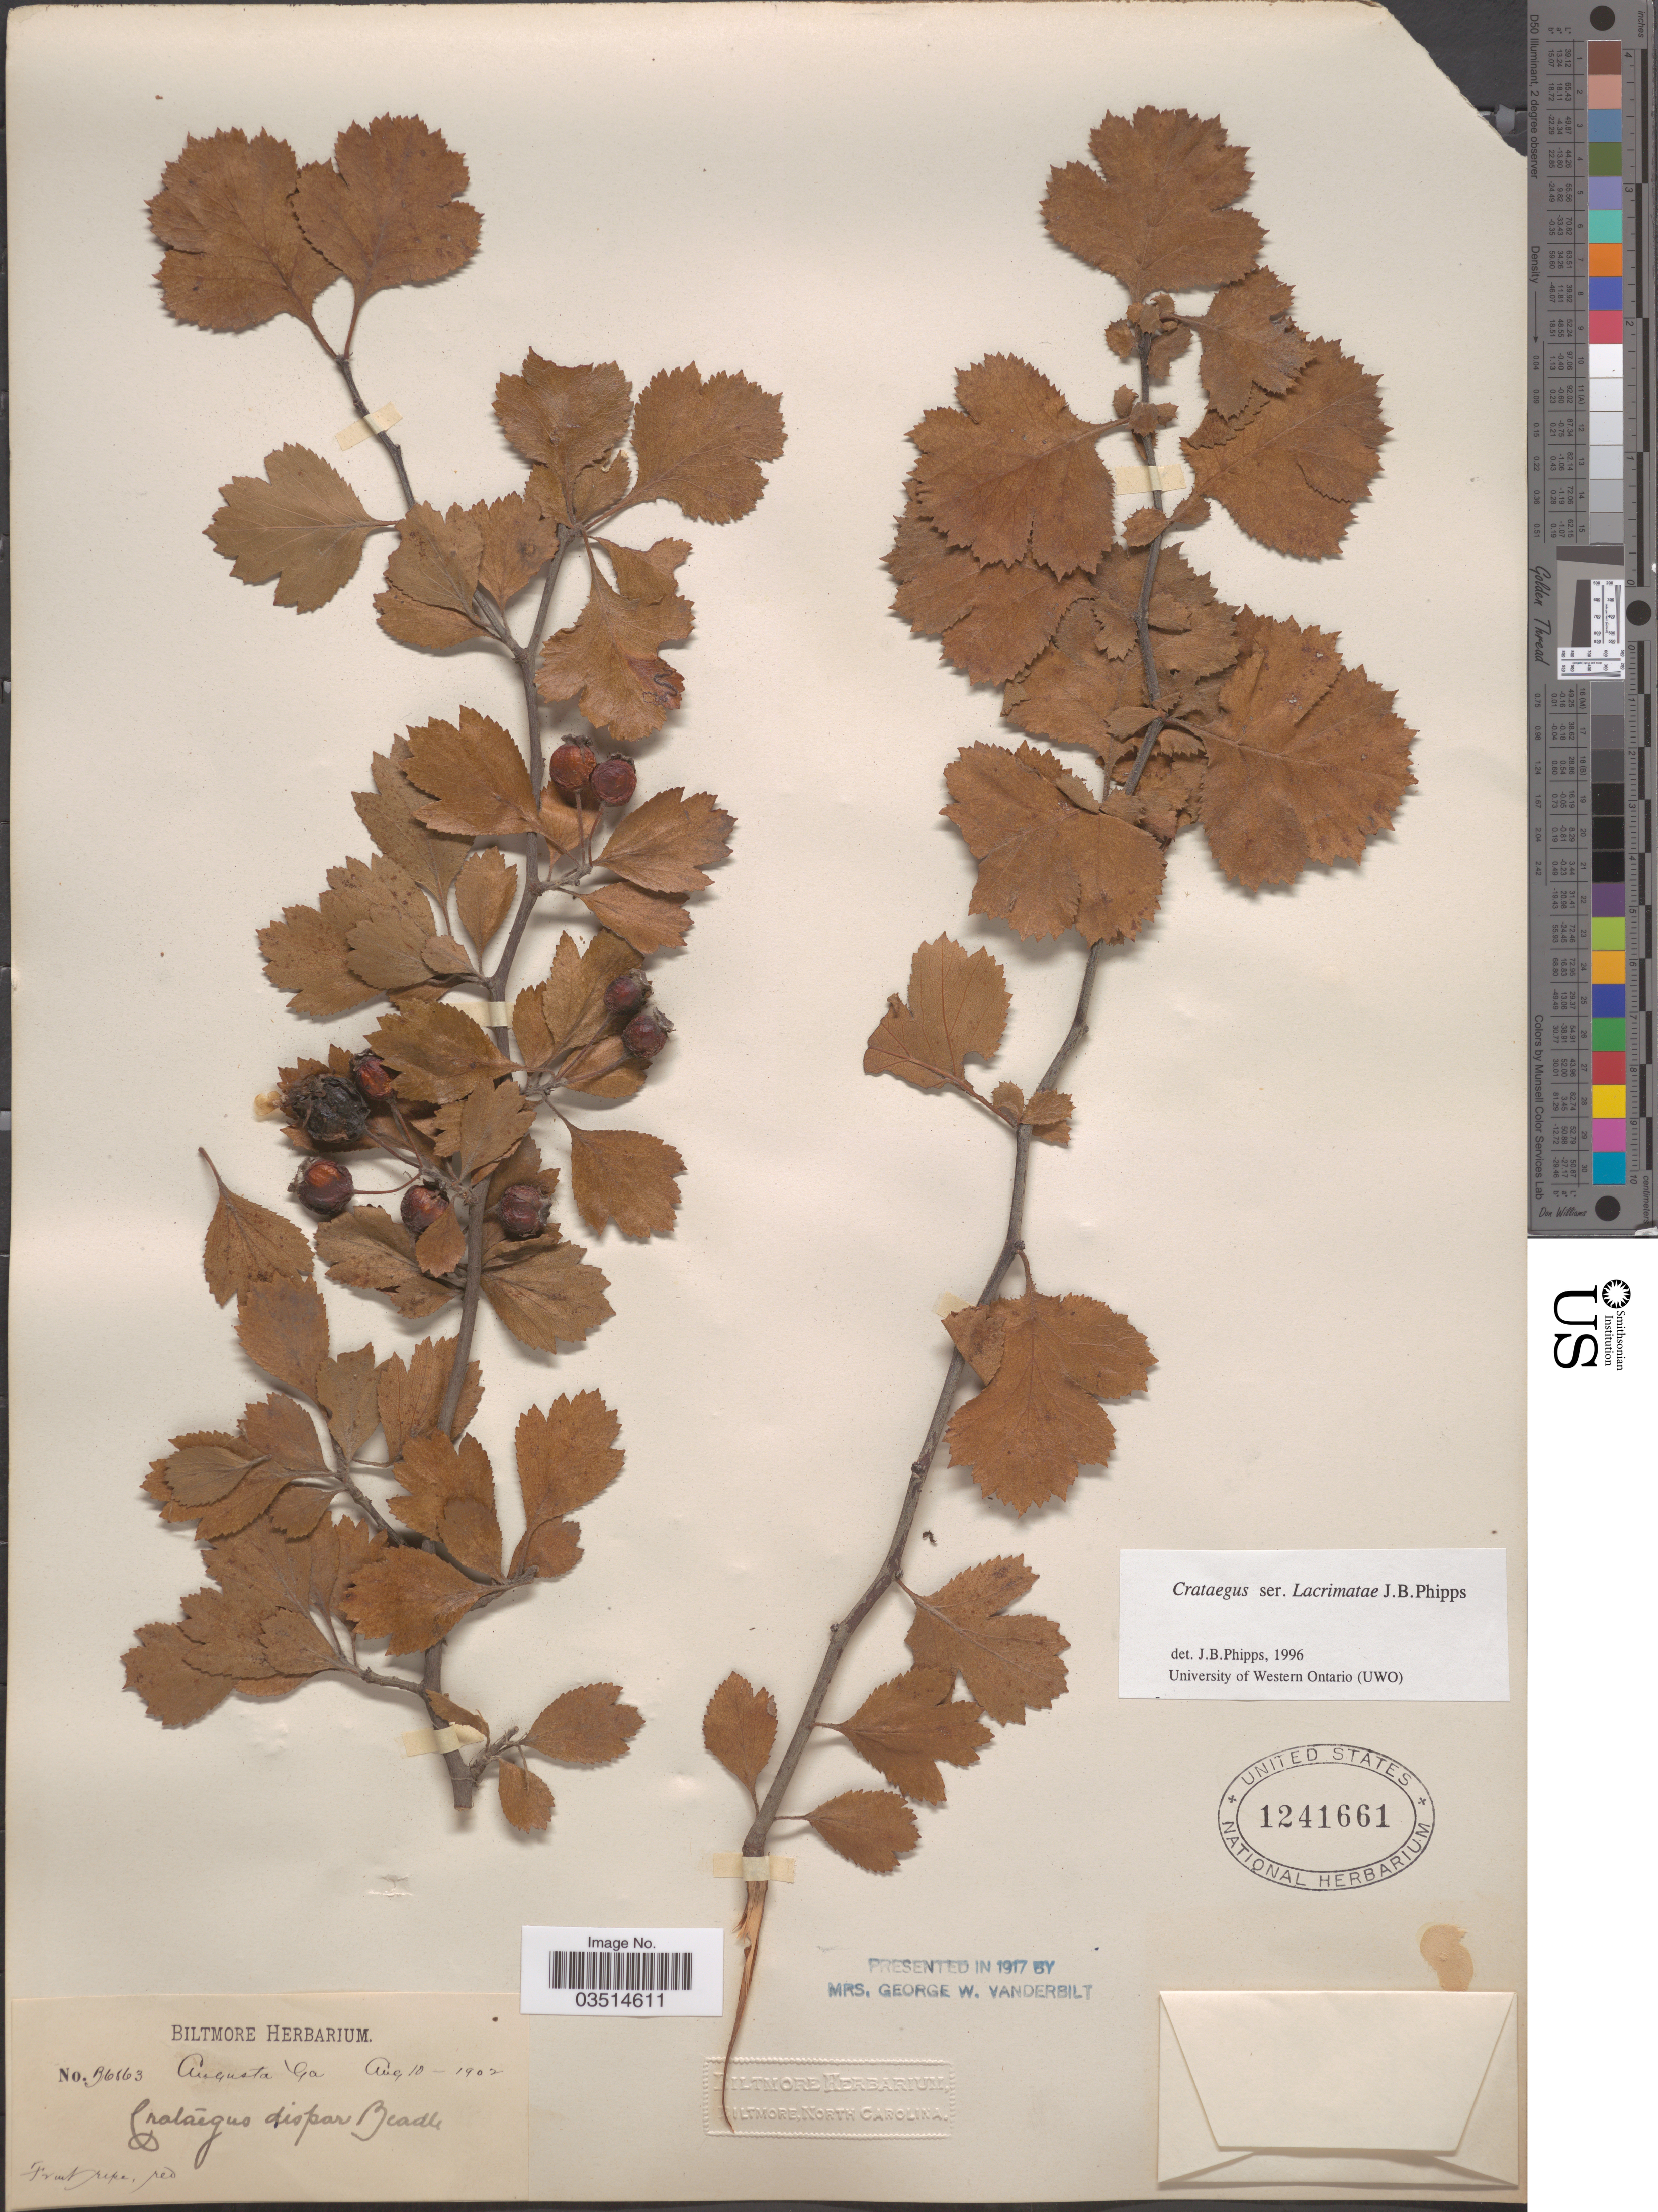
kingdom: Plantae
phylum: Tracheophyta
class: Magnoliopsida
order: Rosales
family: Rosaceae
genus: Crataegus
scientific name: Crataegus dispar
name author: Beadle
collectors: ex herb. Biltmore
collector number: B6863*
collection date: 1902-08-10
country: United States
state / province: Georgia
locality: Augusta.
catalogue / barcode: US 1241661